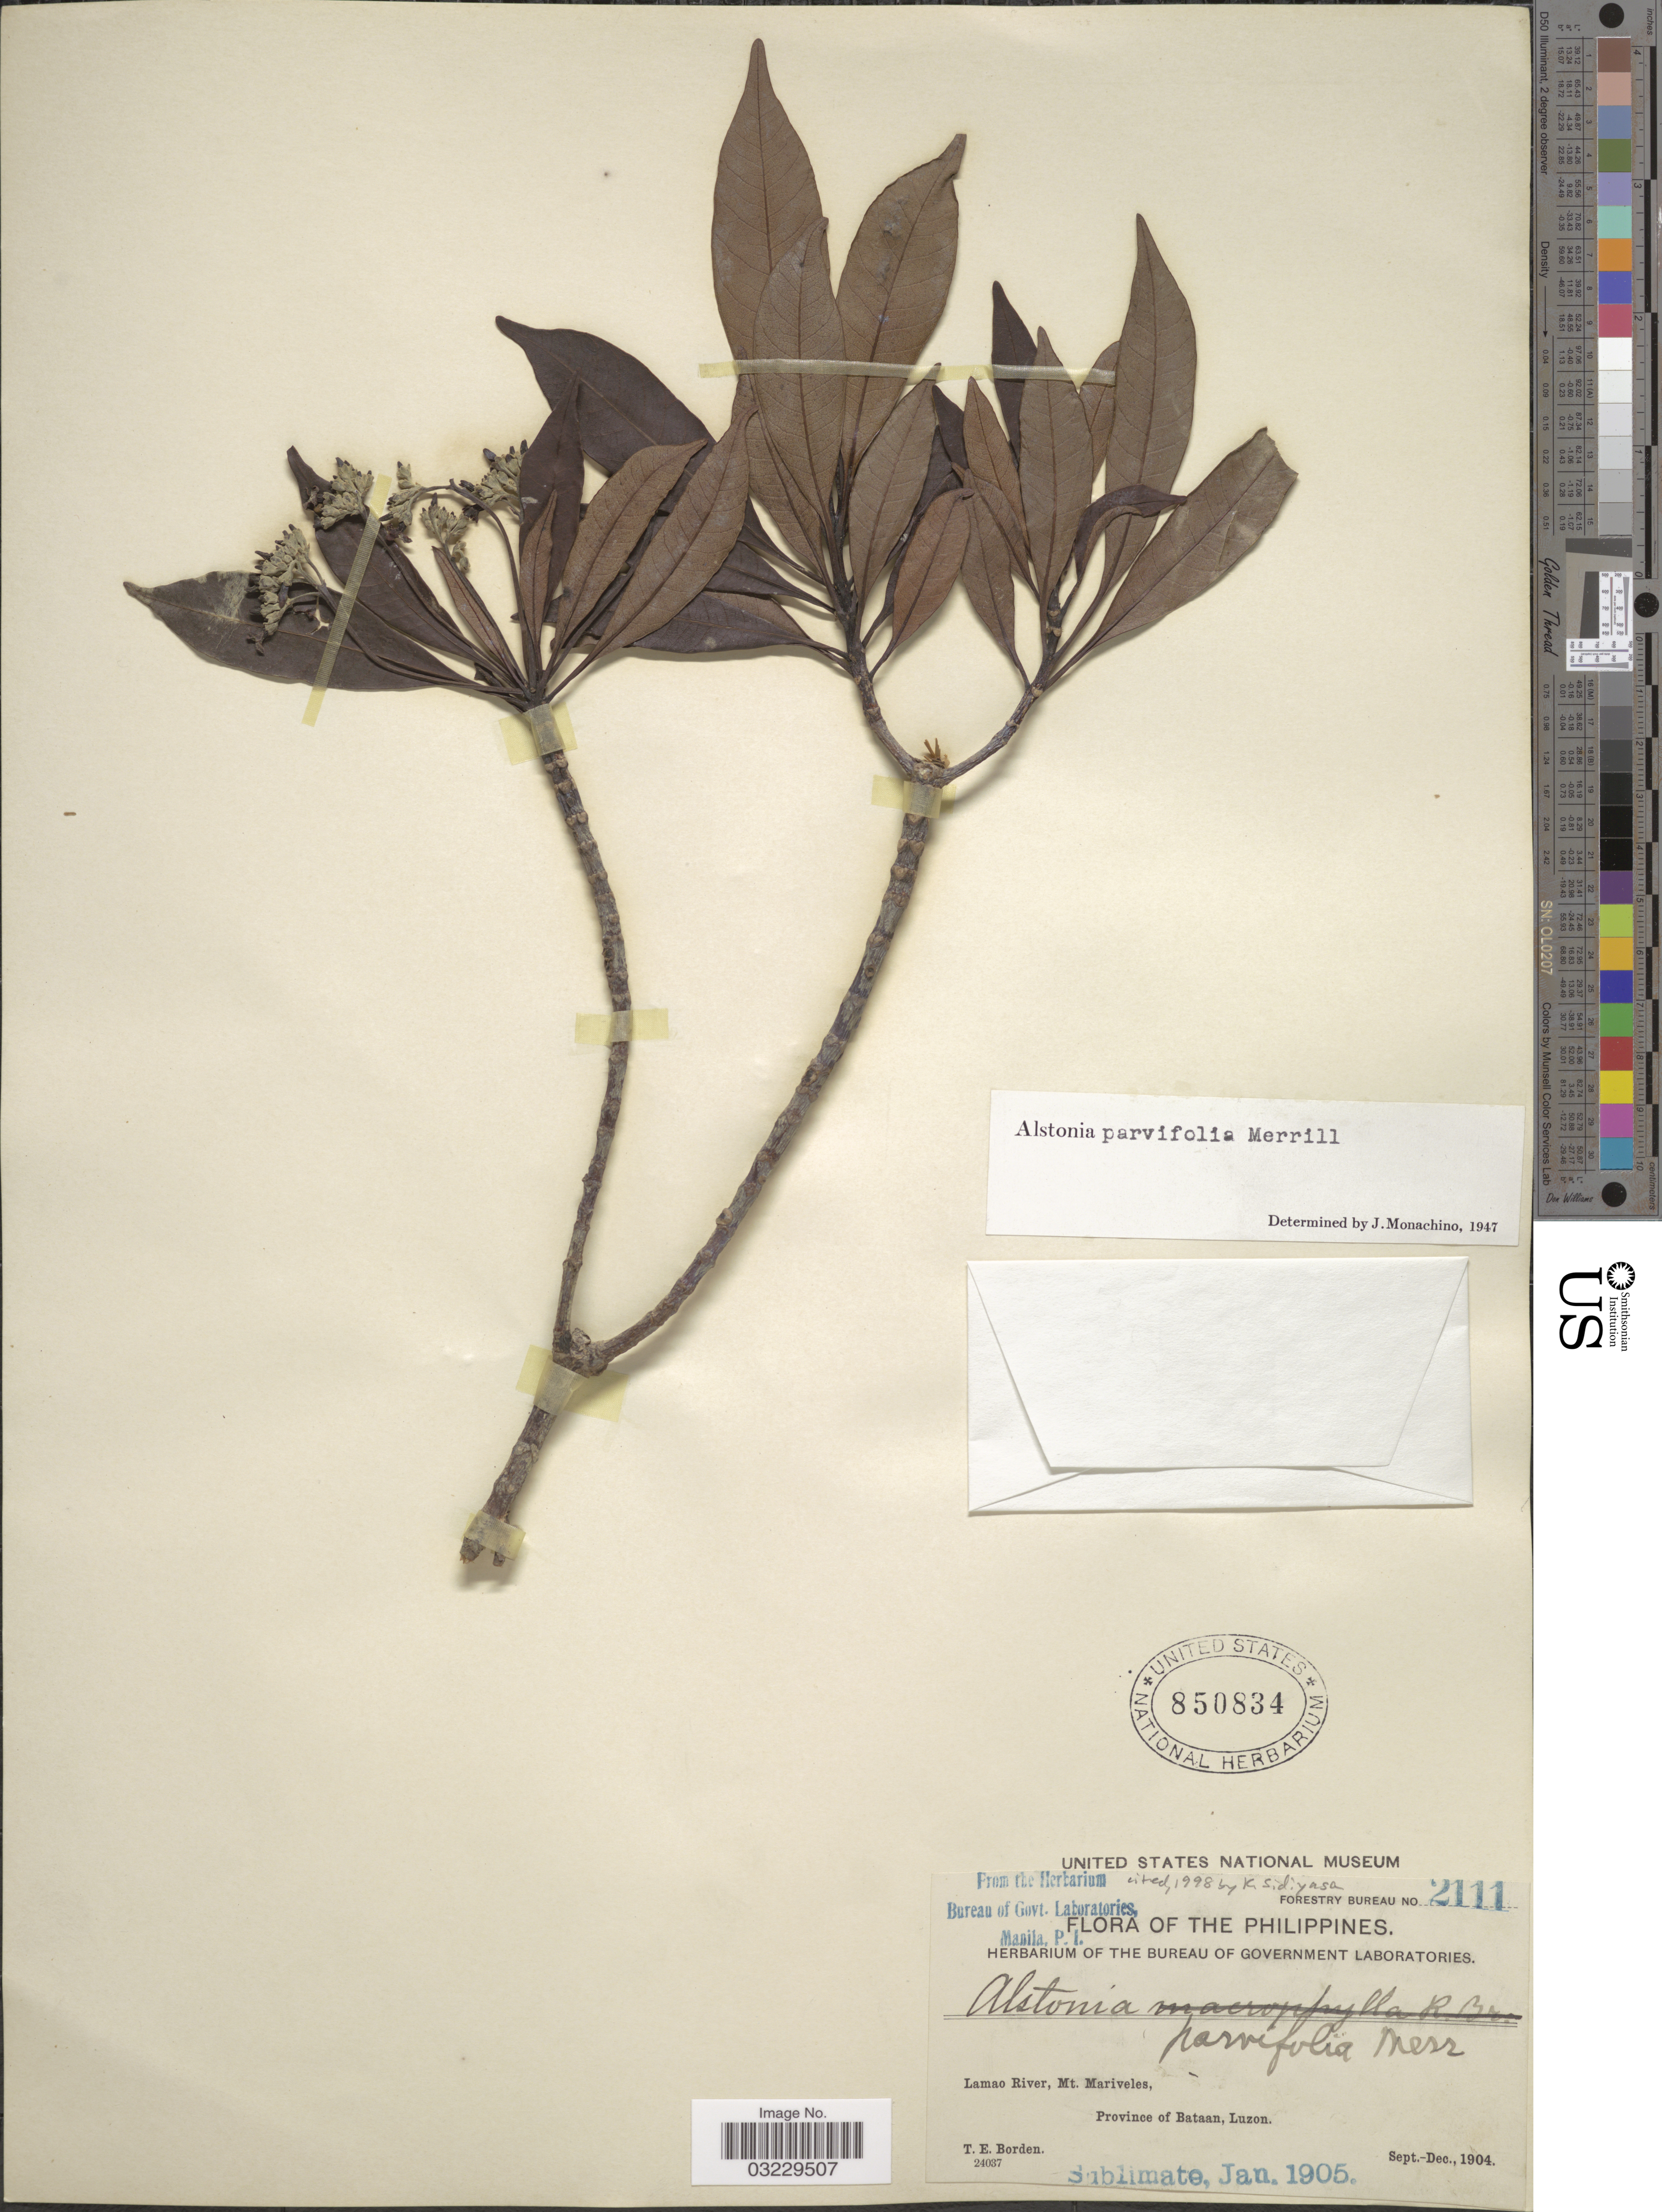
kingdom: Plantae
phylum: Tracheophyta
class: Magnoliopsida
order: Gentianales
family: Apocynaceae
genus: Alstonia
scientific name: Alstonia parvifolia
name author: Merr.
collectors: T. E. Borden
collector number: Forestry Bureau 2111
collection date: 1904-09/1904-12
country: Philippines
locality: Lamao River, Mt. Mariveles, Province of Bataan, Luzon.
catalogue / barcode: US 850834